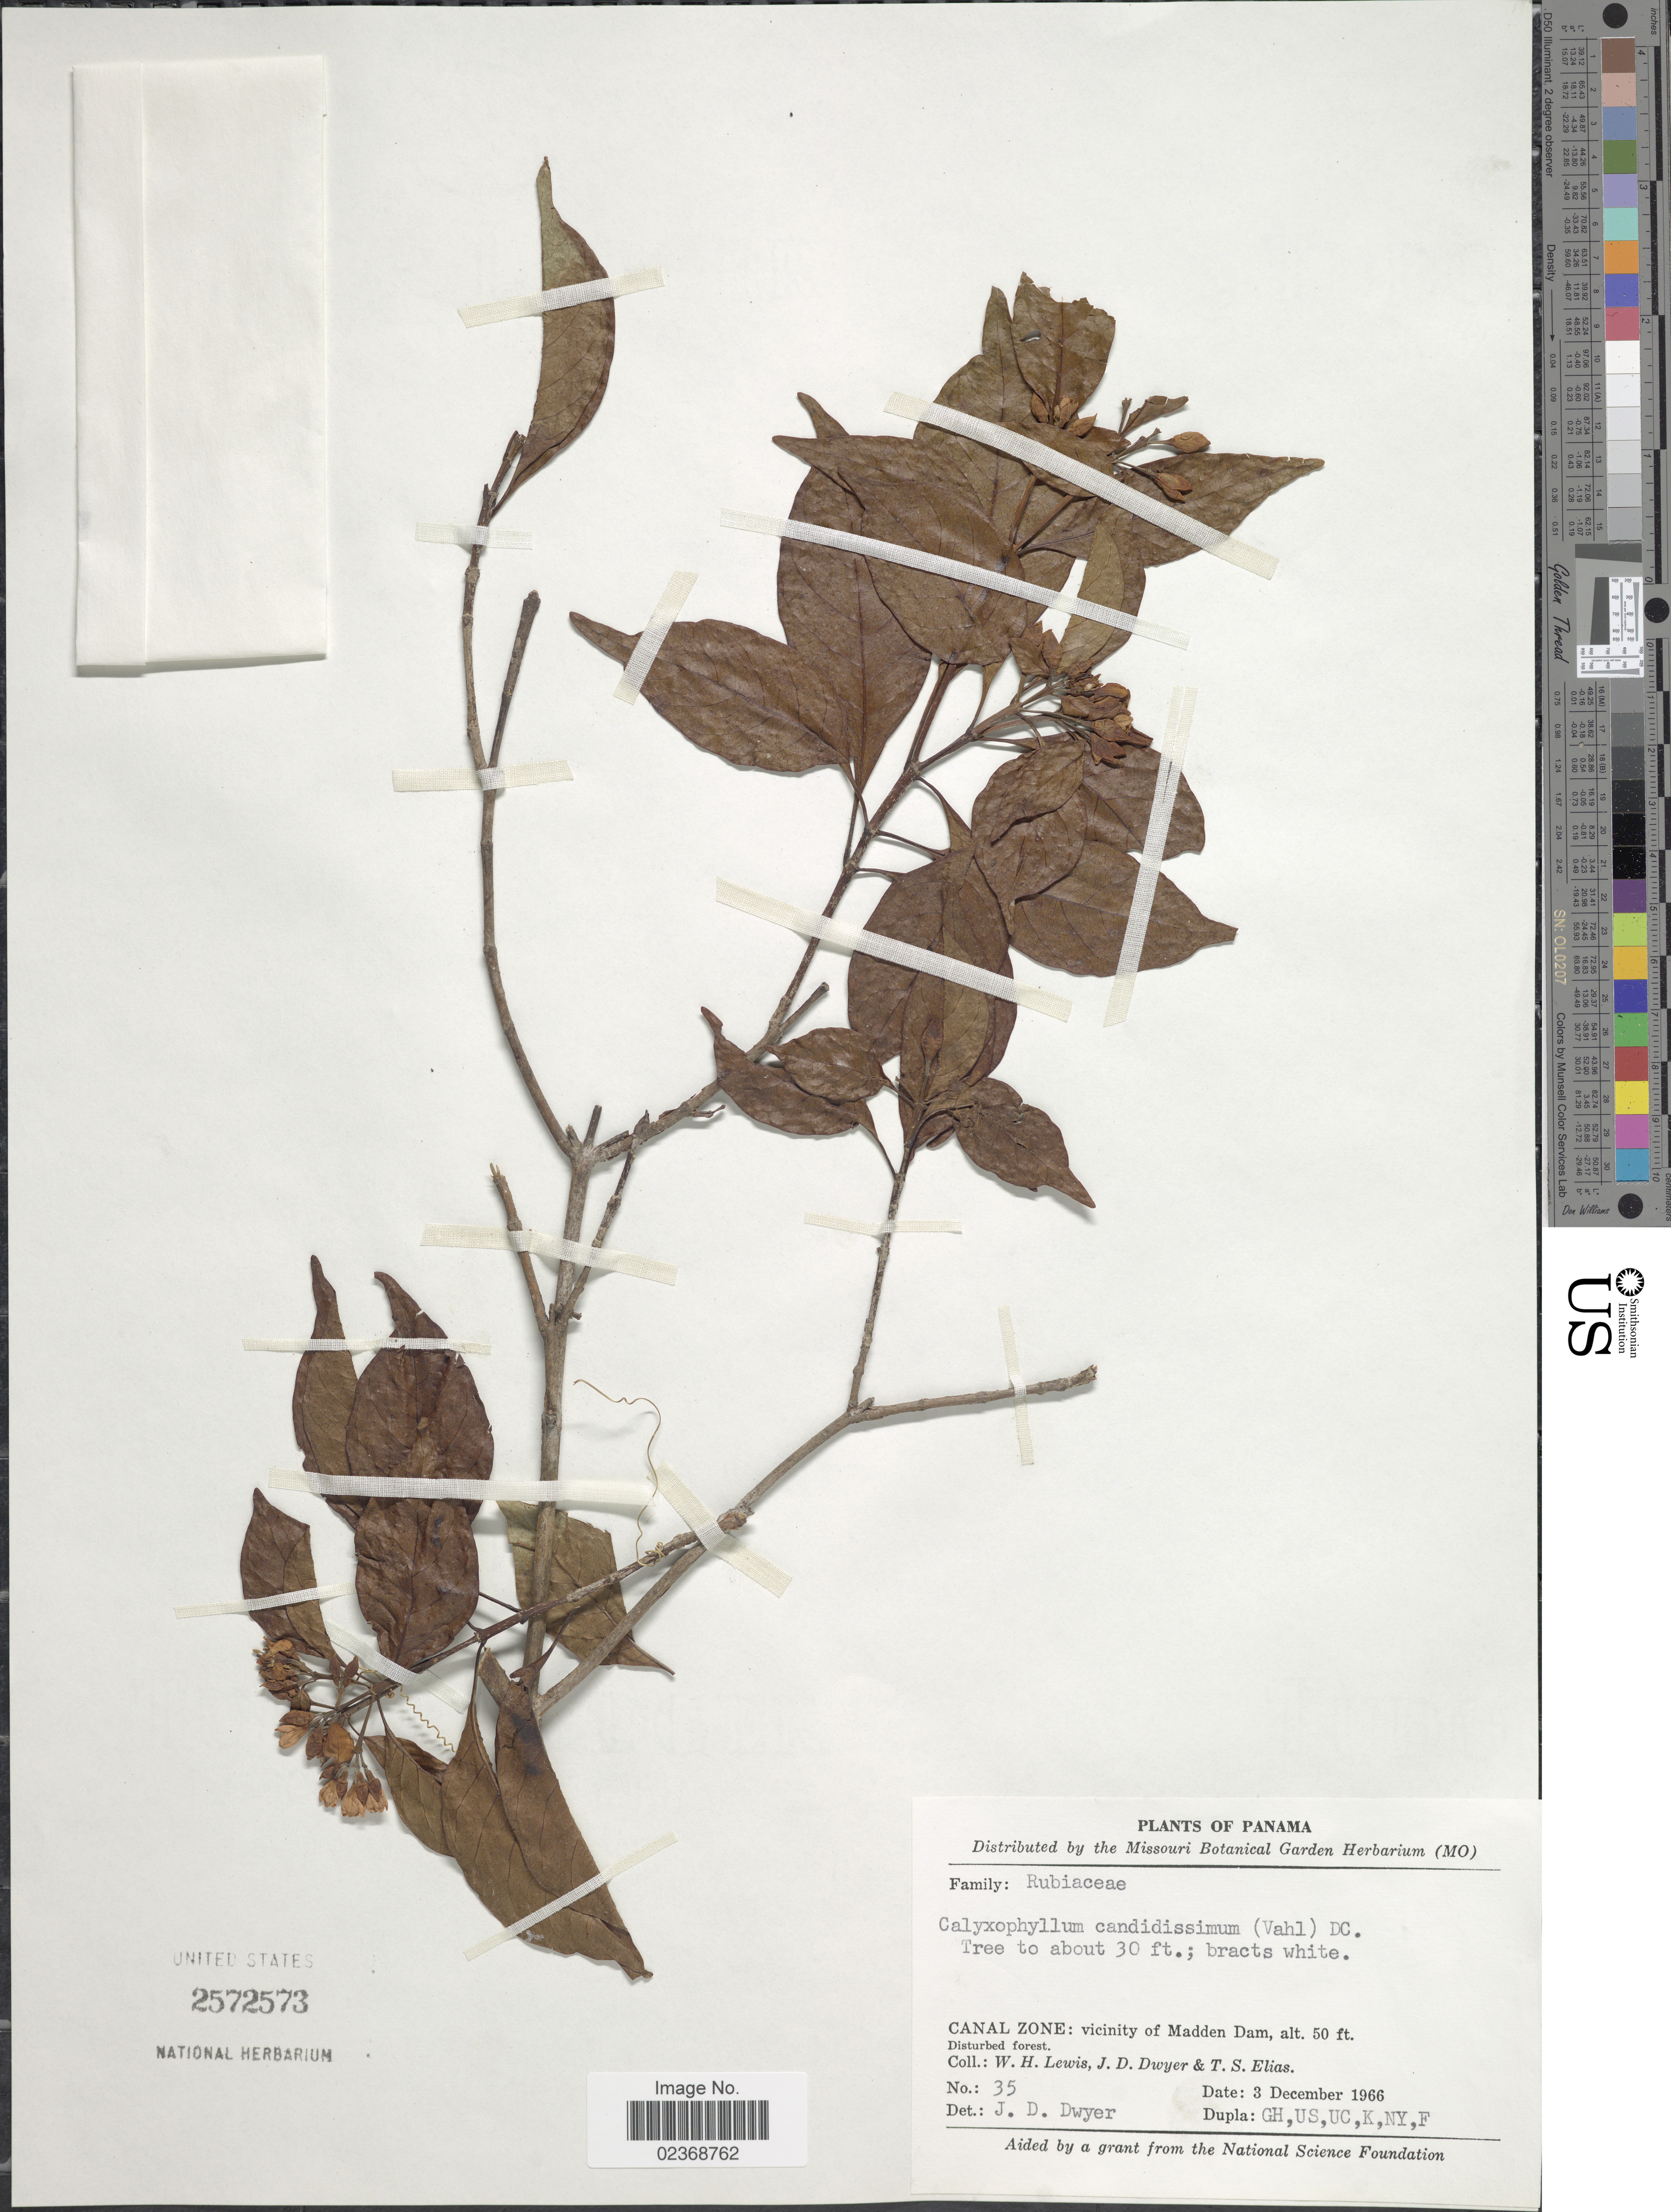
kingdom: Plantae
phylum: Tracheophyta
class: Magnoliopsida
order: Gentianales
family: Rubiaceae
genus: Calycophyllum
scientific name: Calycophyllum candidissimum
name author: (Vahl) DC.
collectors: W. H. Lewis, J. D. Dwyer & T. S. Elias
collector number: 35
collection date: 1966-12-03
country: Panama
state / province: Colón / Panamá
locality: Canal Zone: vicinity of Madden Dam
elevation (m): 15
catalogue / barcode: US 2572573